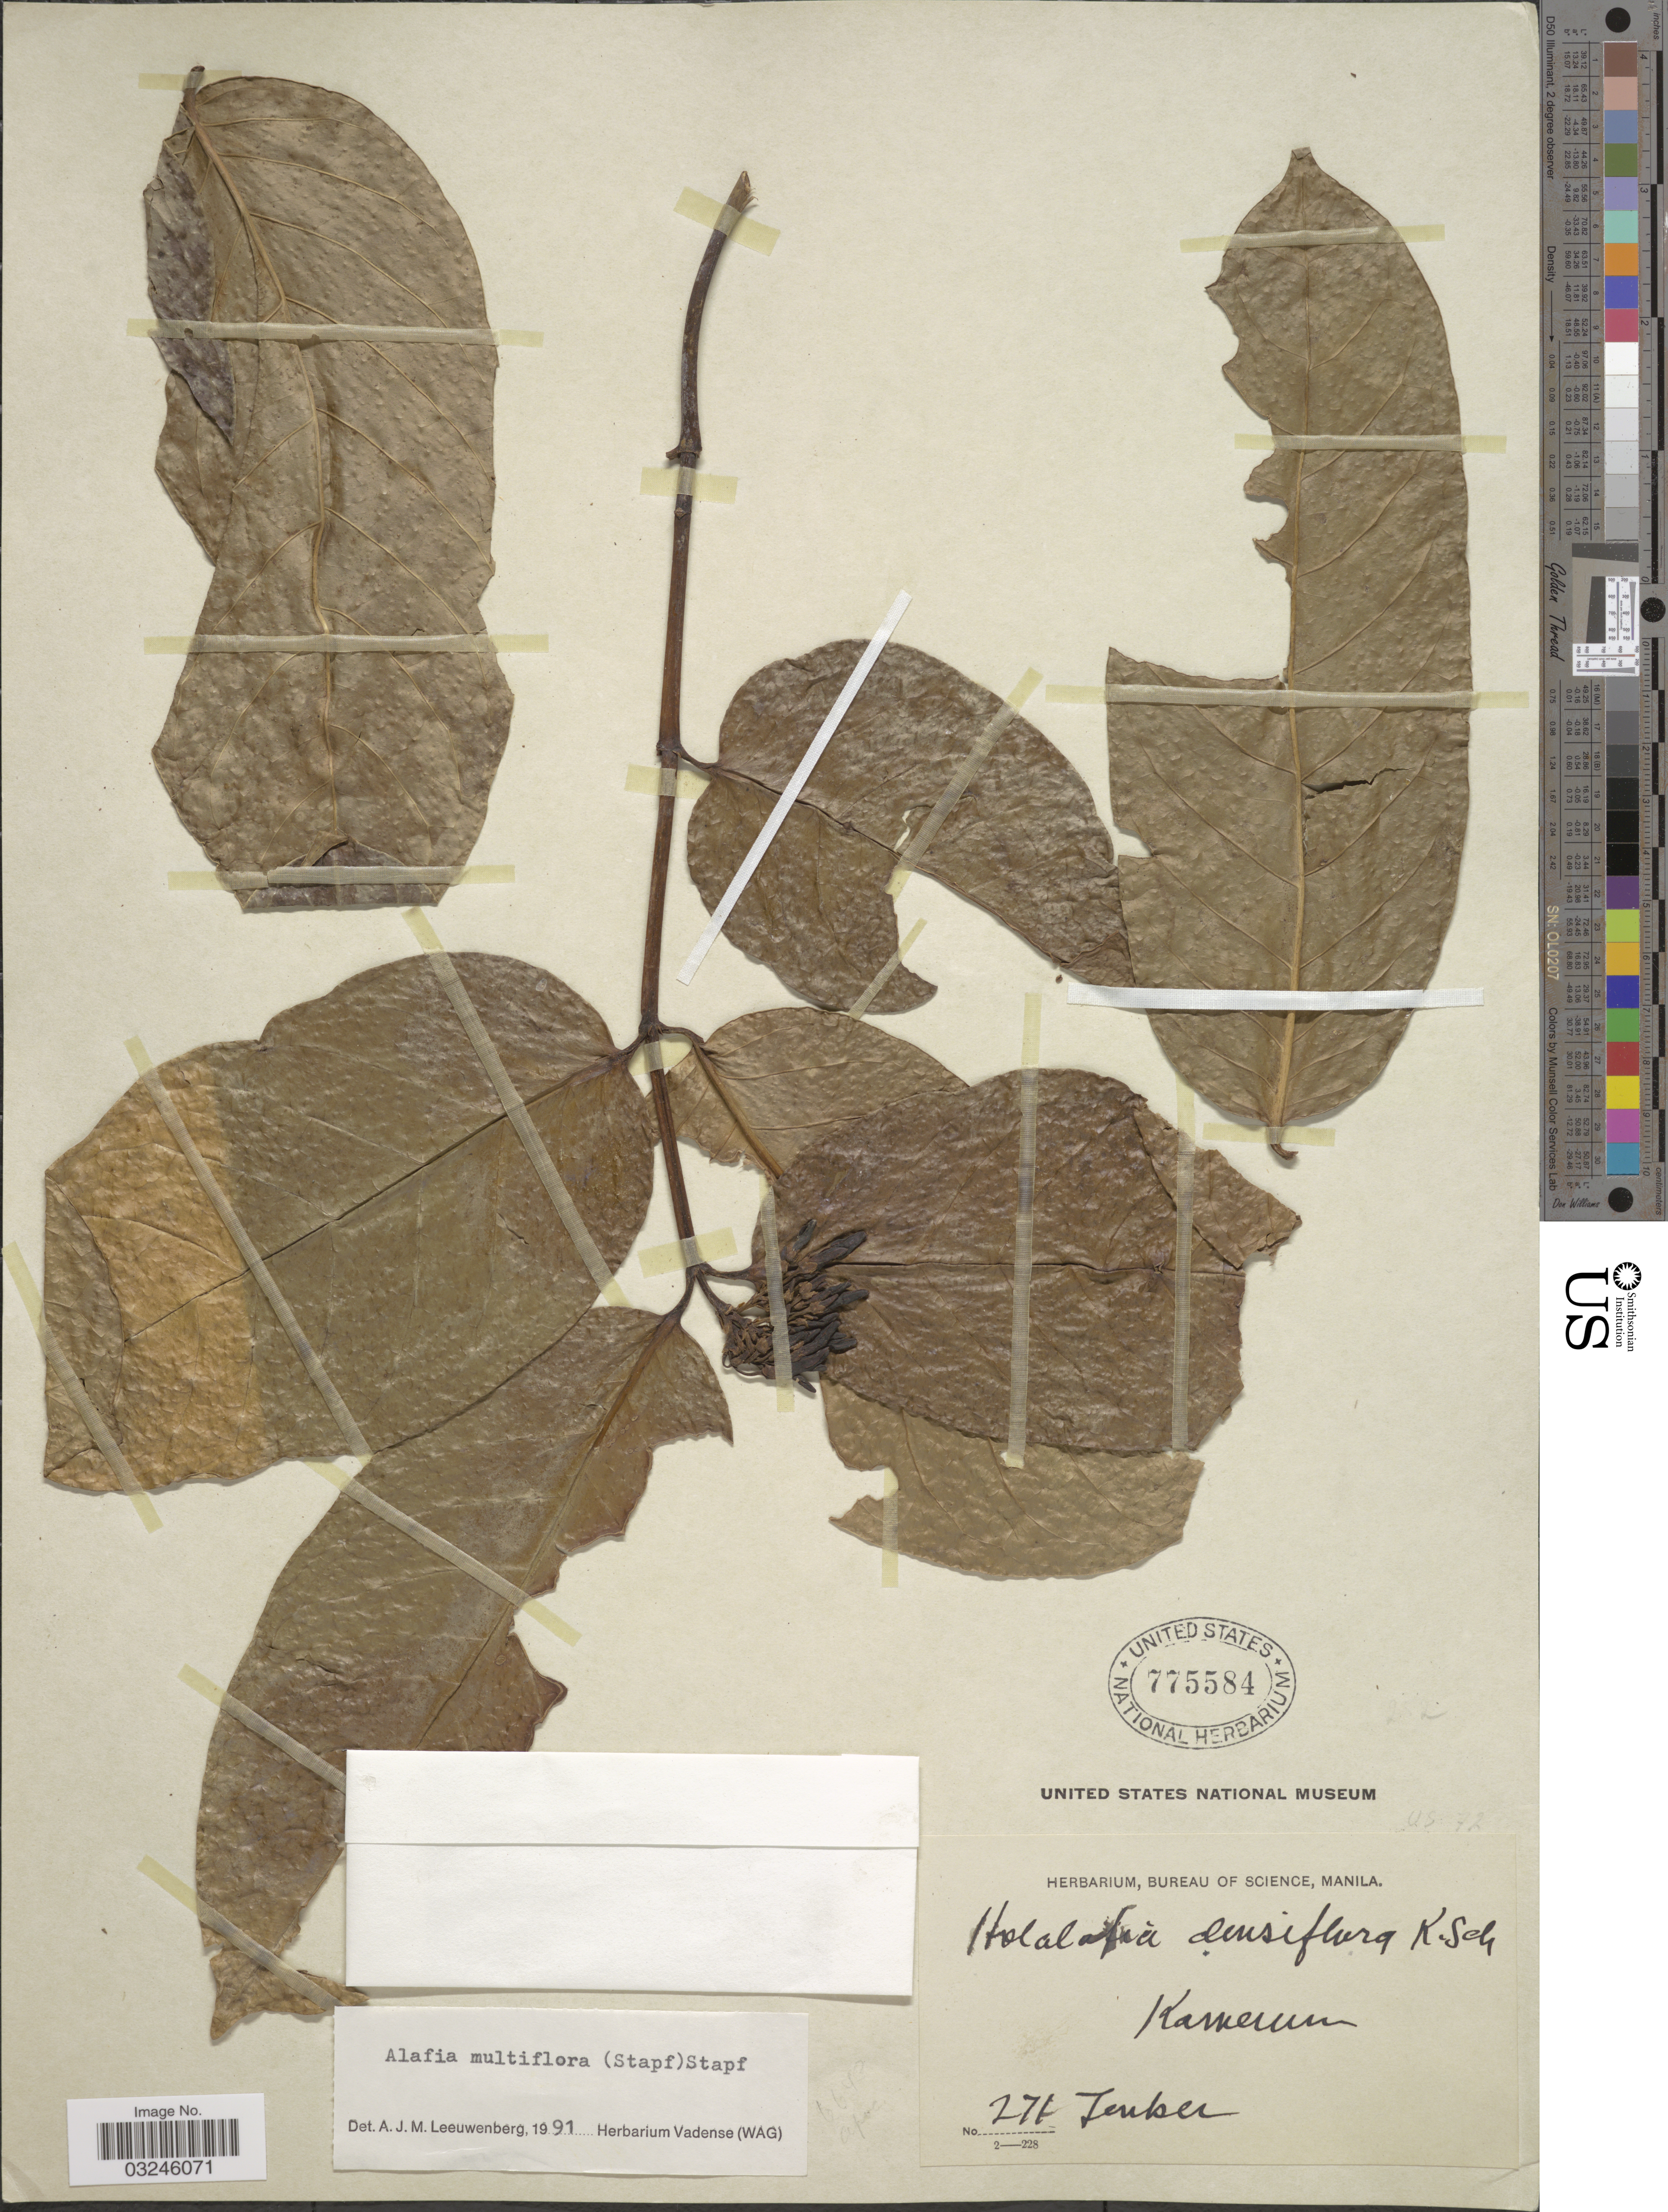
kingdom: Plantae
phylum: Tracheophyta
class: Magnoliopsida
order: Gentianales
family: Apocynaceae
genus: Alafia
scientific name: Alafia multiflora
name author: (Stapf) Stapf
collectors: Zenker, --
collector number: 271*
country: Cameroon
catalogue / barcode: US 775584